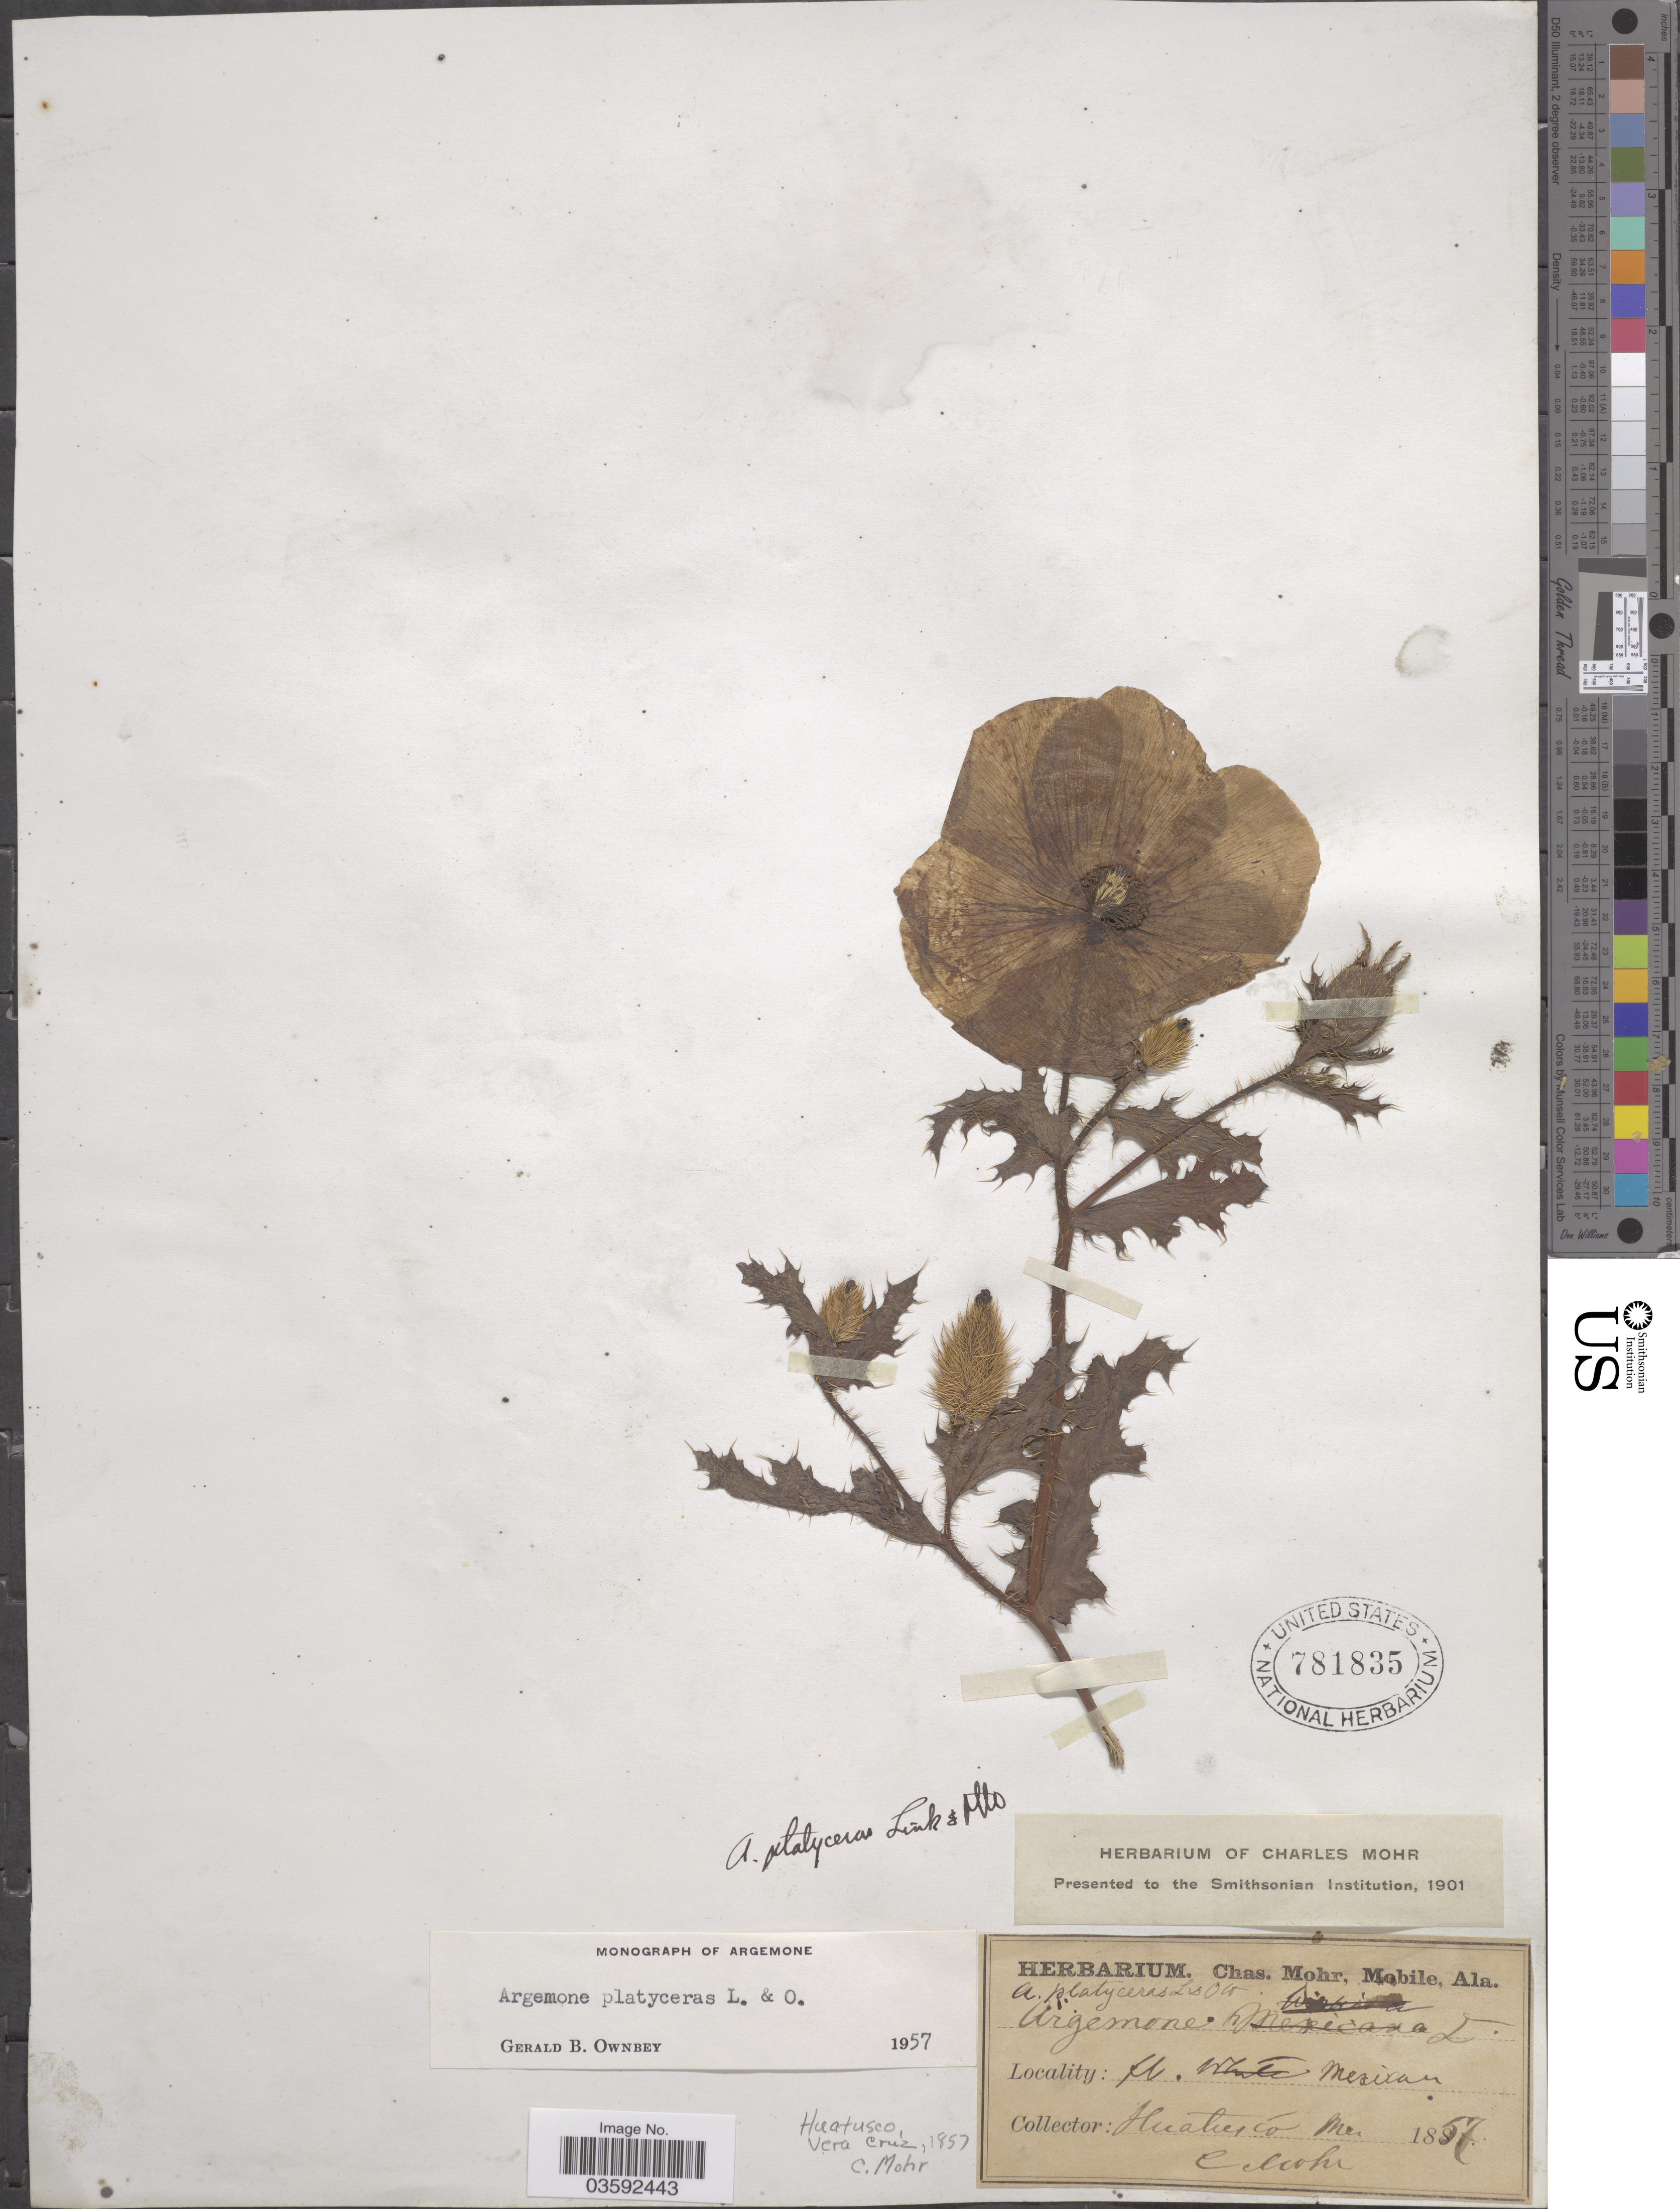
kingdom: Plantae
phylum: Tracheophyta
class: Magnoliopsida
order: Ranunculales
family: Papaveraceae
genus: Argemone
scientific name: Argemone platyceras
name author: Link & Otto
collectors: Mohr, C. T. (herbarium)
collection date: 1857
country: Mexico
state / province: Veracruz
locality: Huatusco. Vera Cruz.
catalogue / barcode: US 781835